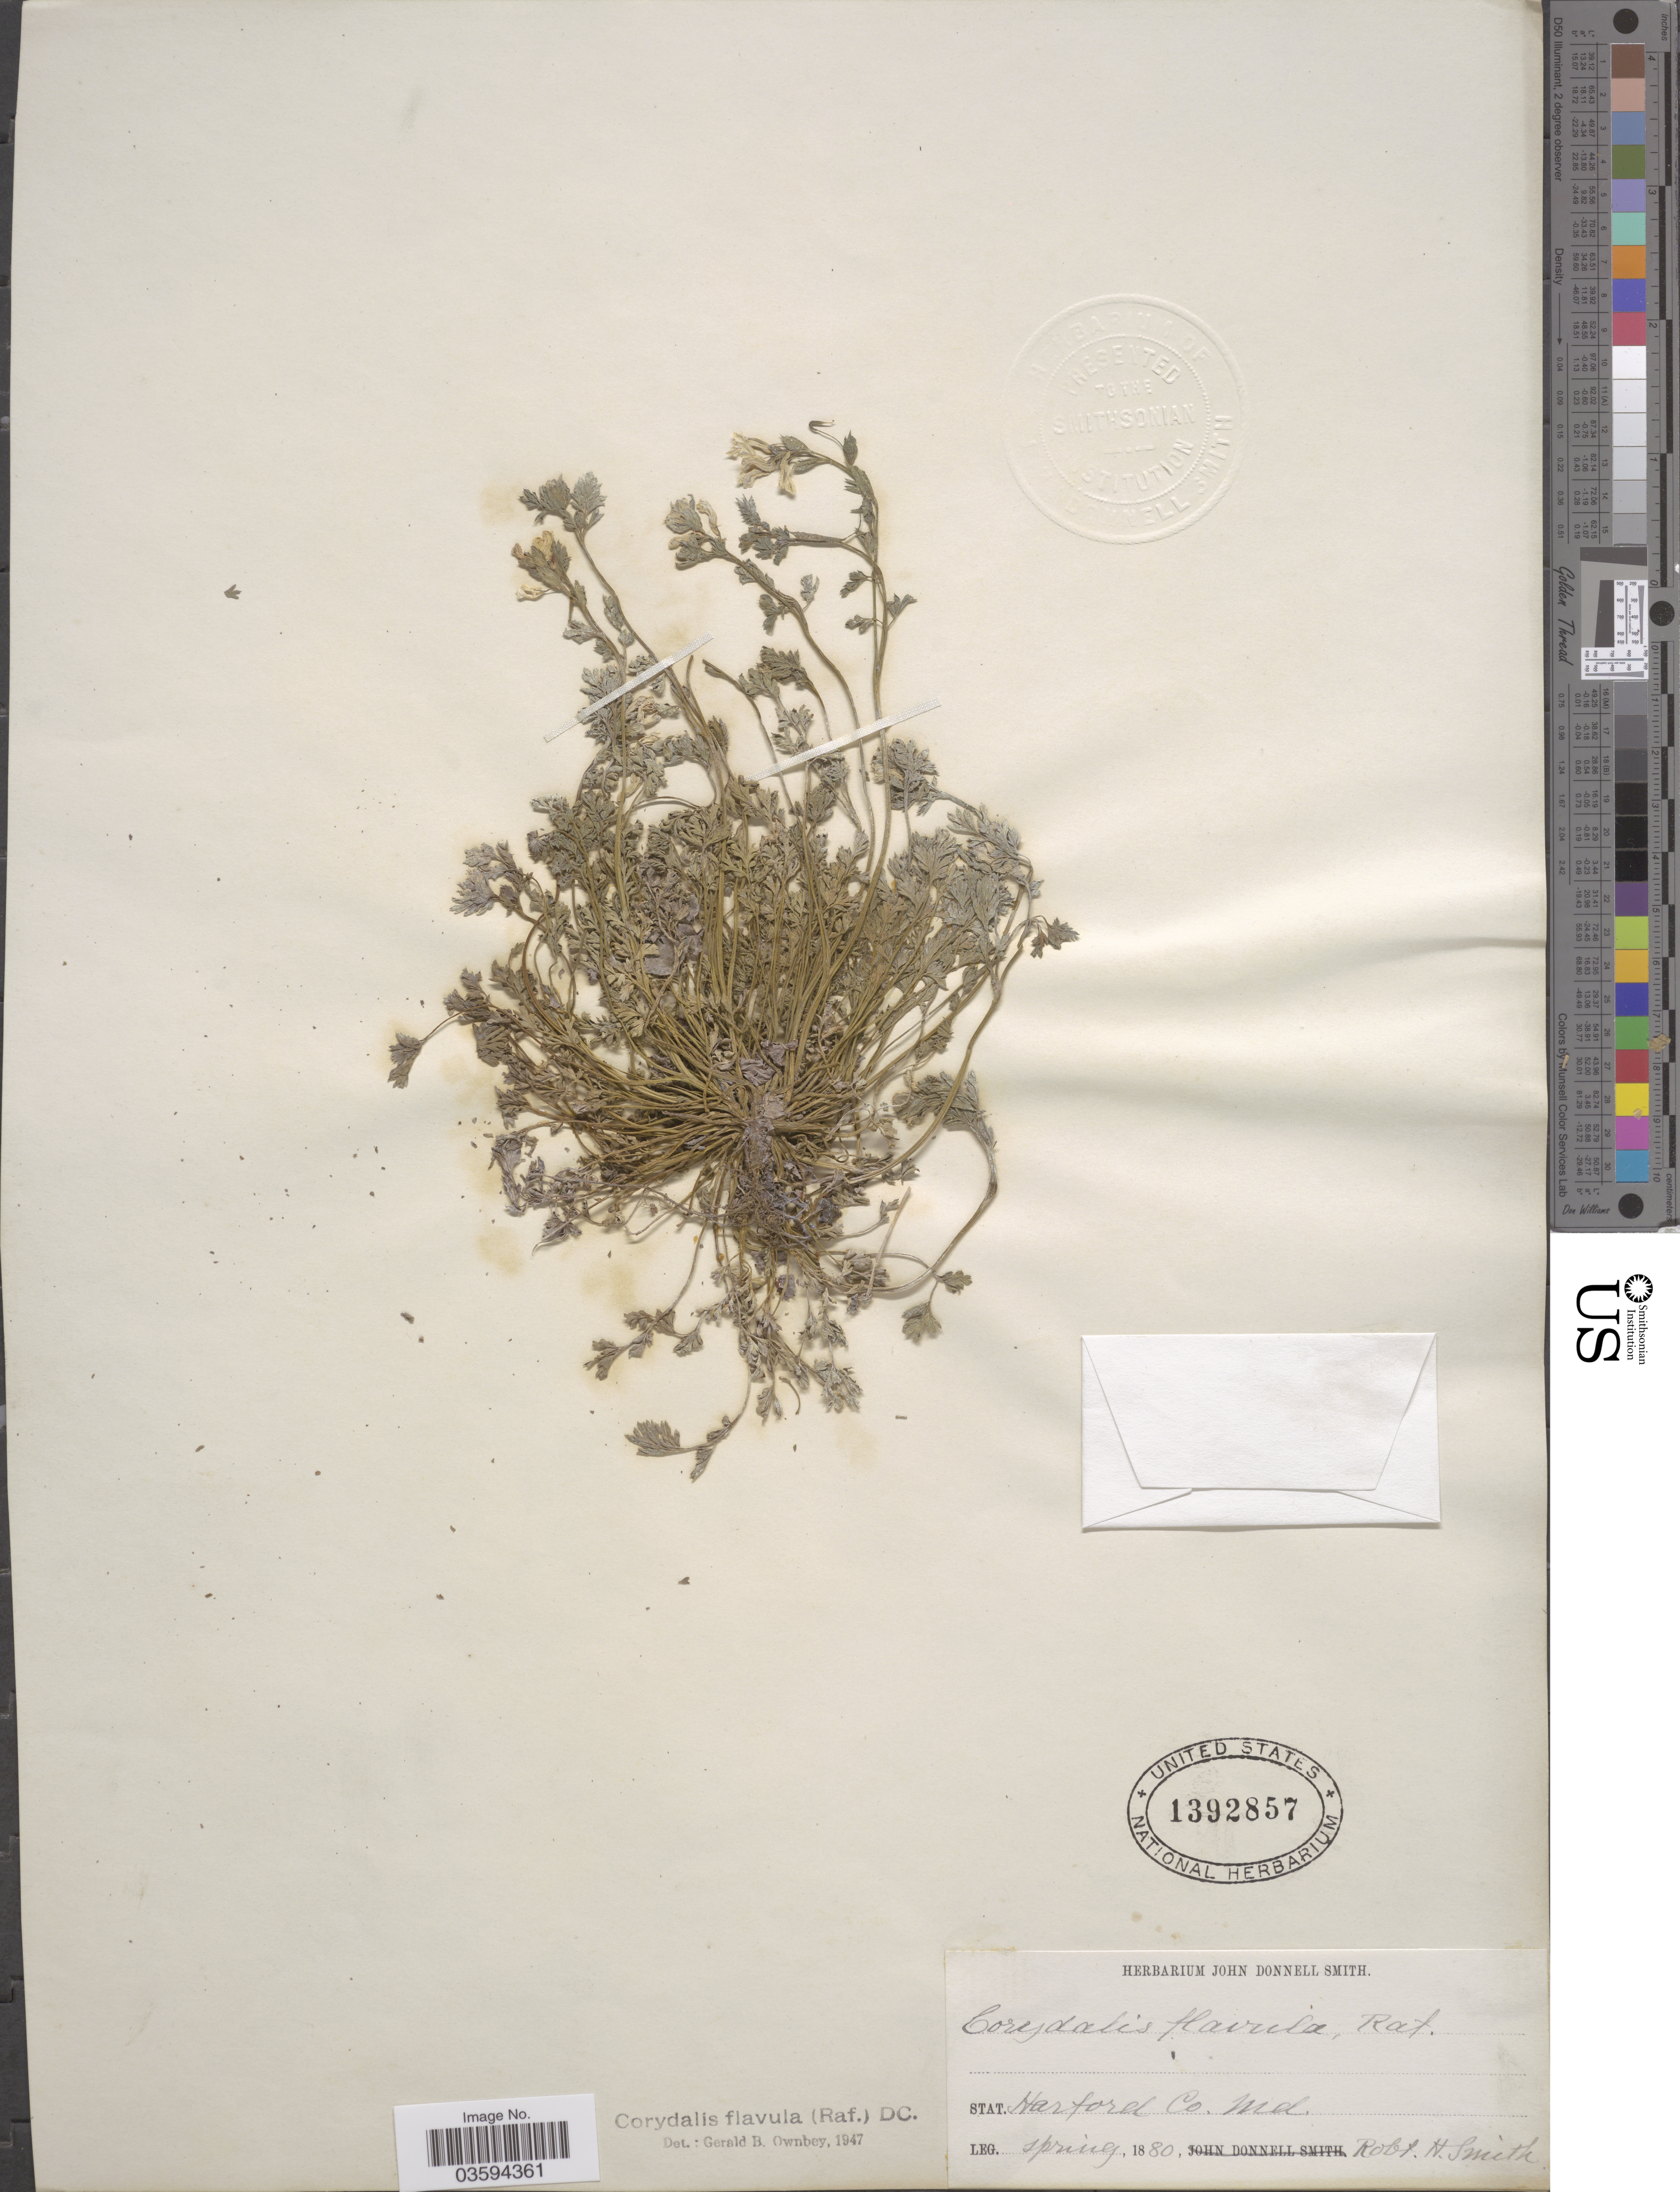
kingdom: Plantae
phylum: Tracheophyta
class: Magnoliopsida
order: Ranunculales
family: Papaveraceae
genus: Corydalis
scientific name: Corydalis flavula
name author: (Raf.) DC.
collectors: R. H. Smith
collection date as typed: Spring, 1880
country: United States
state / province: Maryland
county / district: Harford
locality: Stat. Harford Co.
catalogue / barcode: US 1392857